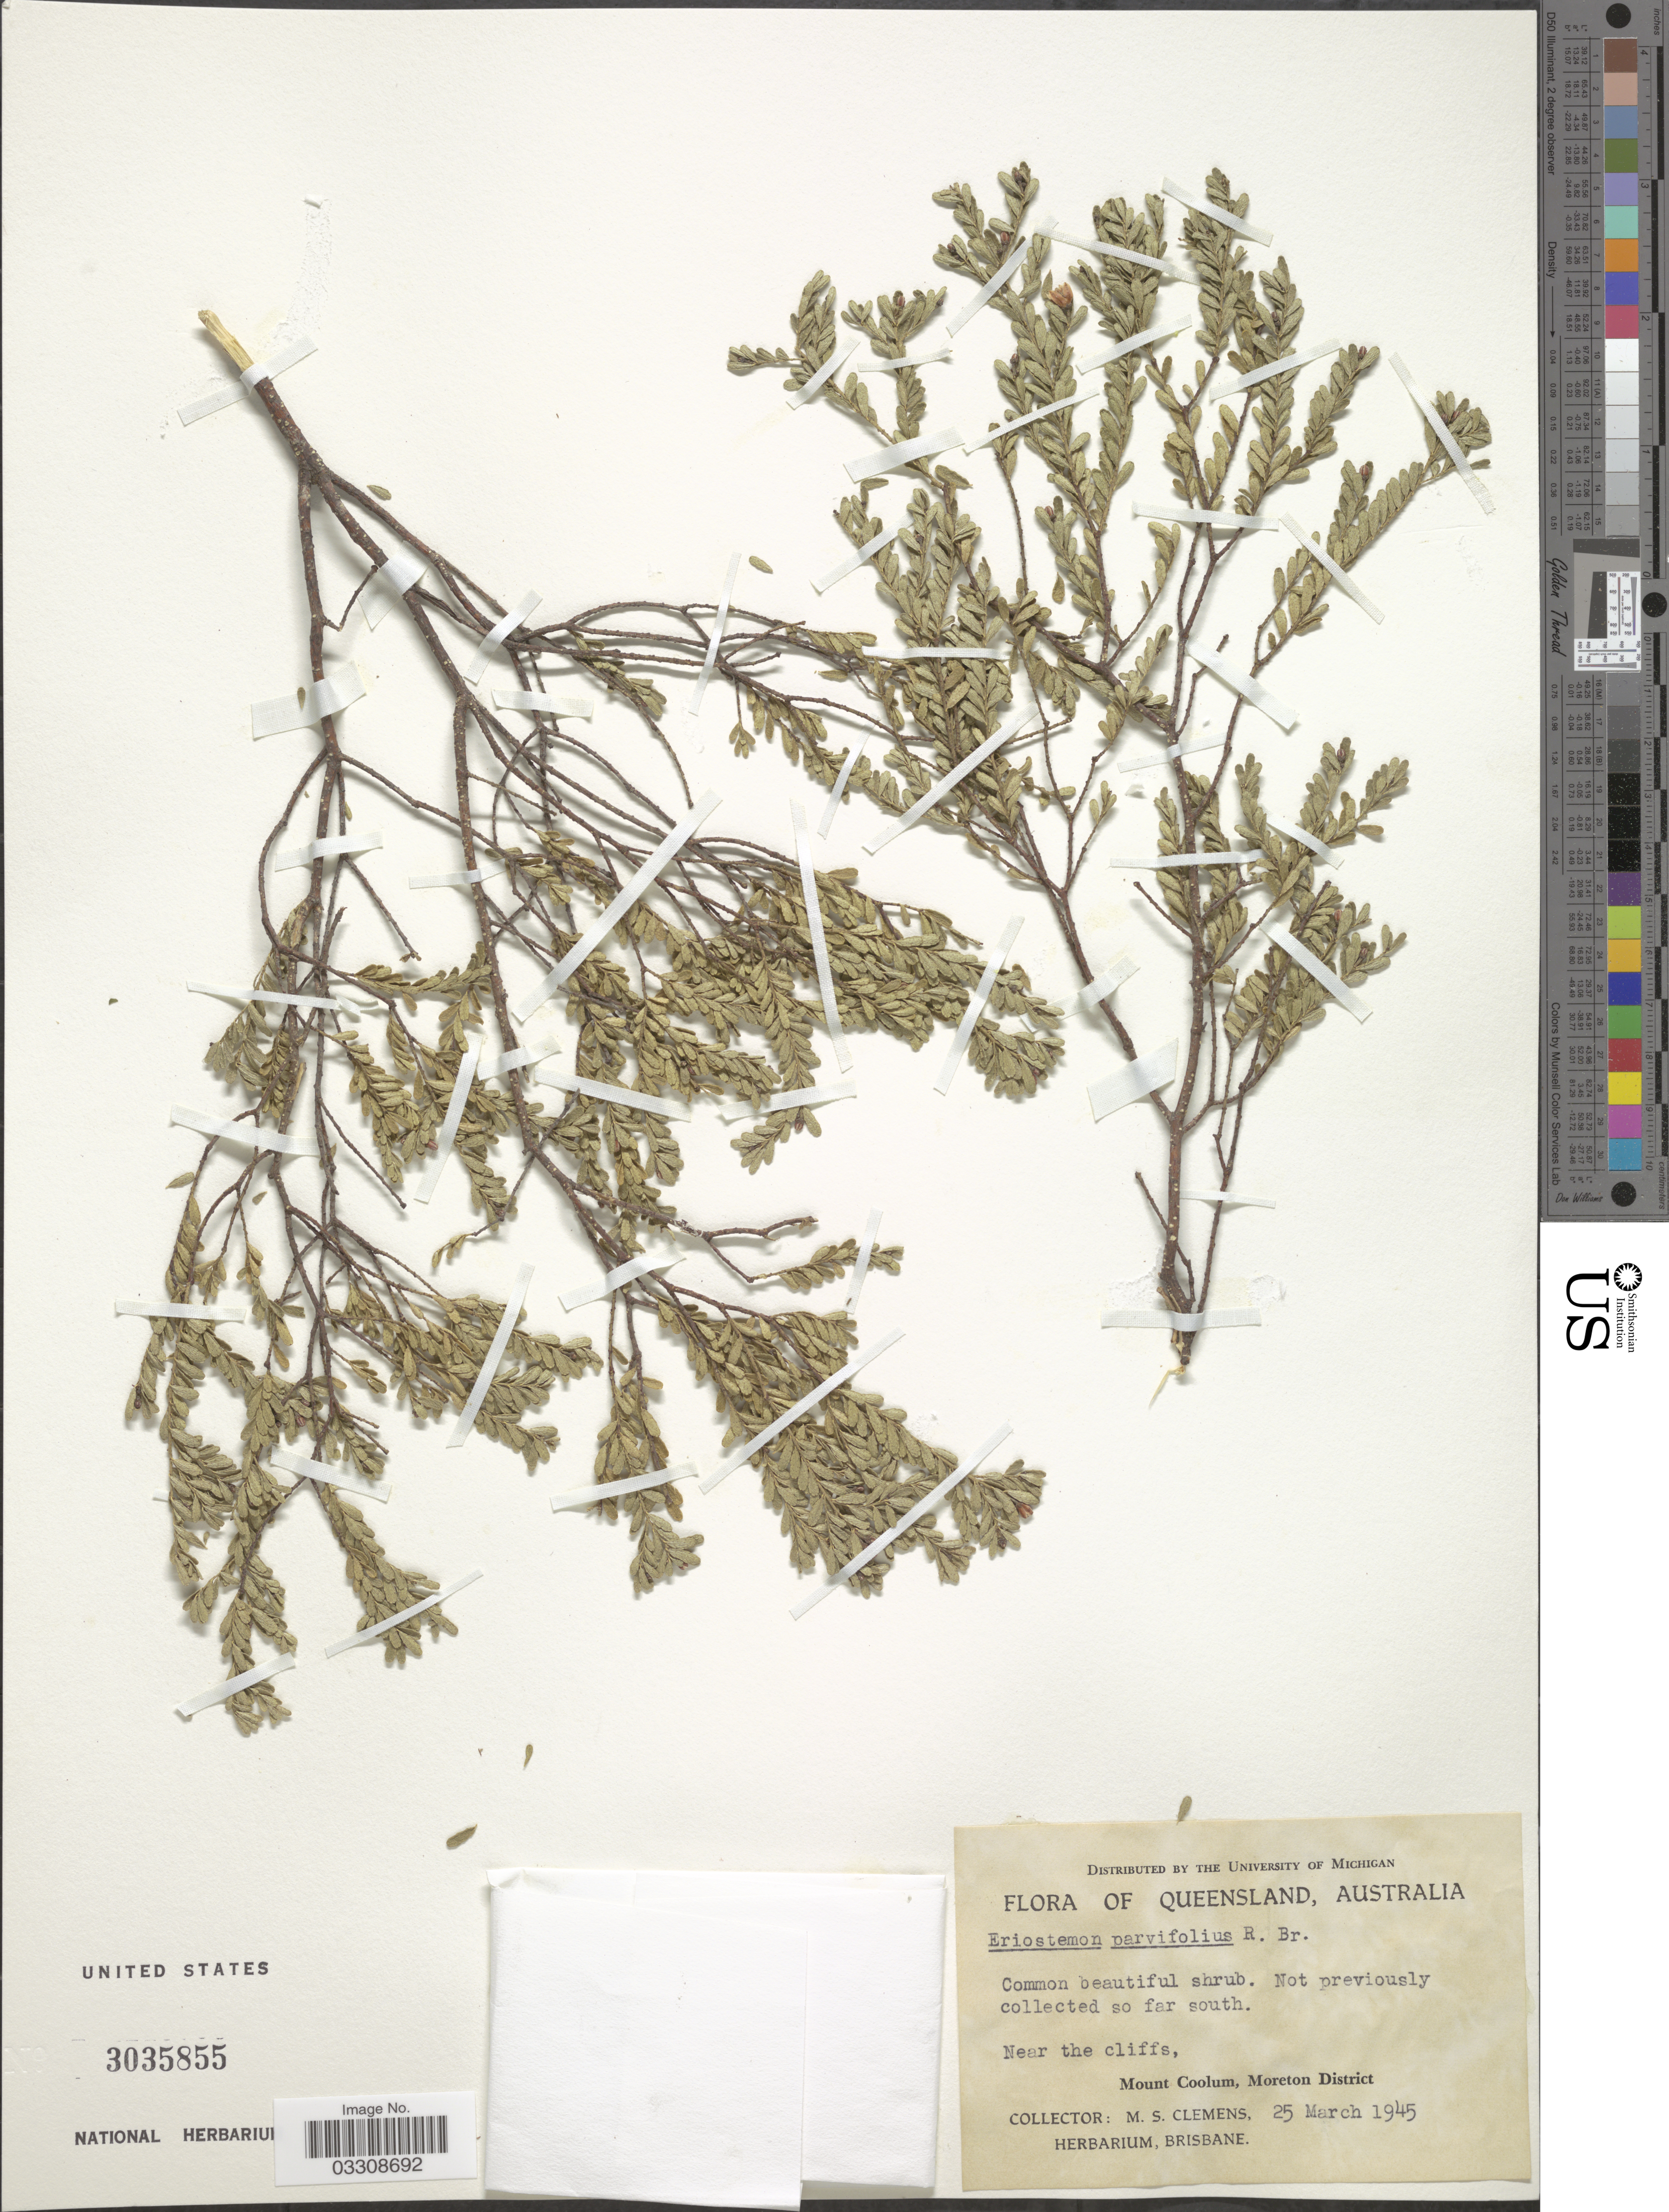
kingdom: Plantae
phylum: Tracheophyta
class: Magnoliopsida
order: Sapindales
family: Rutaceae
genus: Eriostemon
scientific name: Eriostemon parvifolius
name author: R. Br. ex Benth.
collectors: M. S. Clemens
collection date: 1945-03-25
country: Australia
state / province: Queensland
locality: Near the cliffs, Mount Coolum, Moreton District.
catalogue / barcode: US 3035855